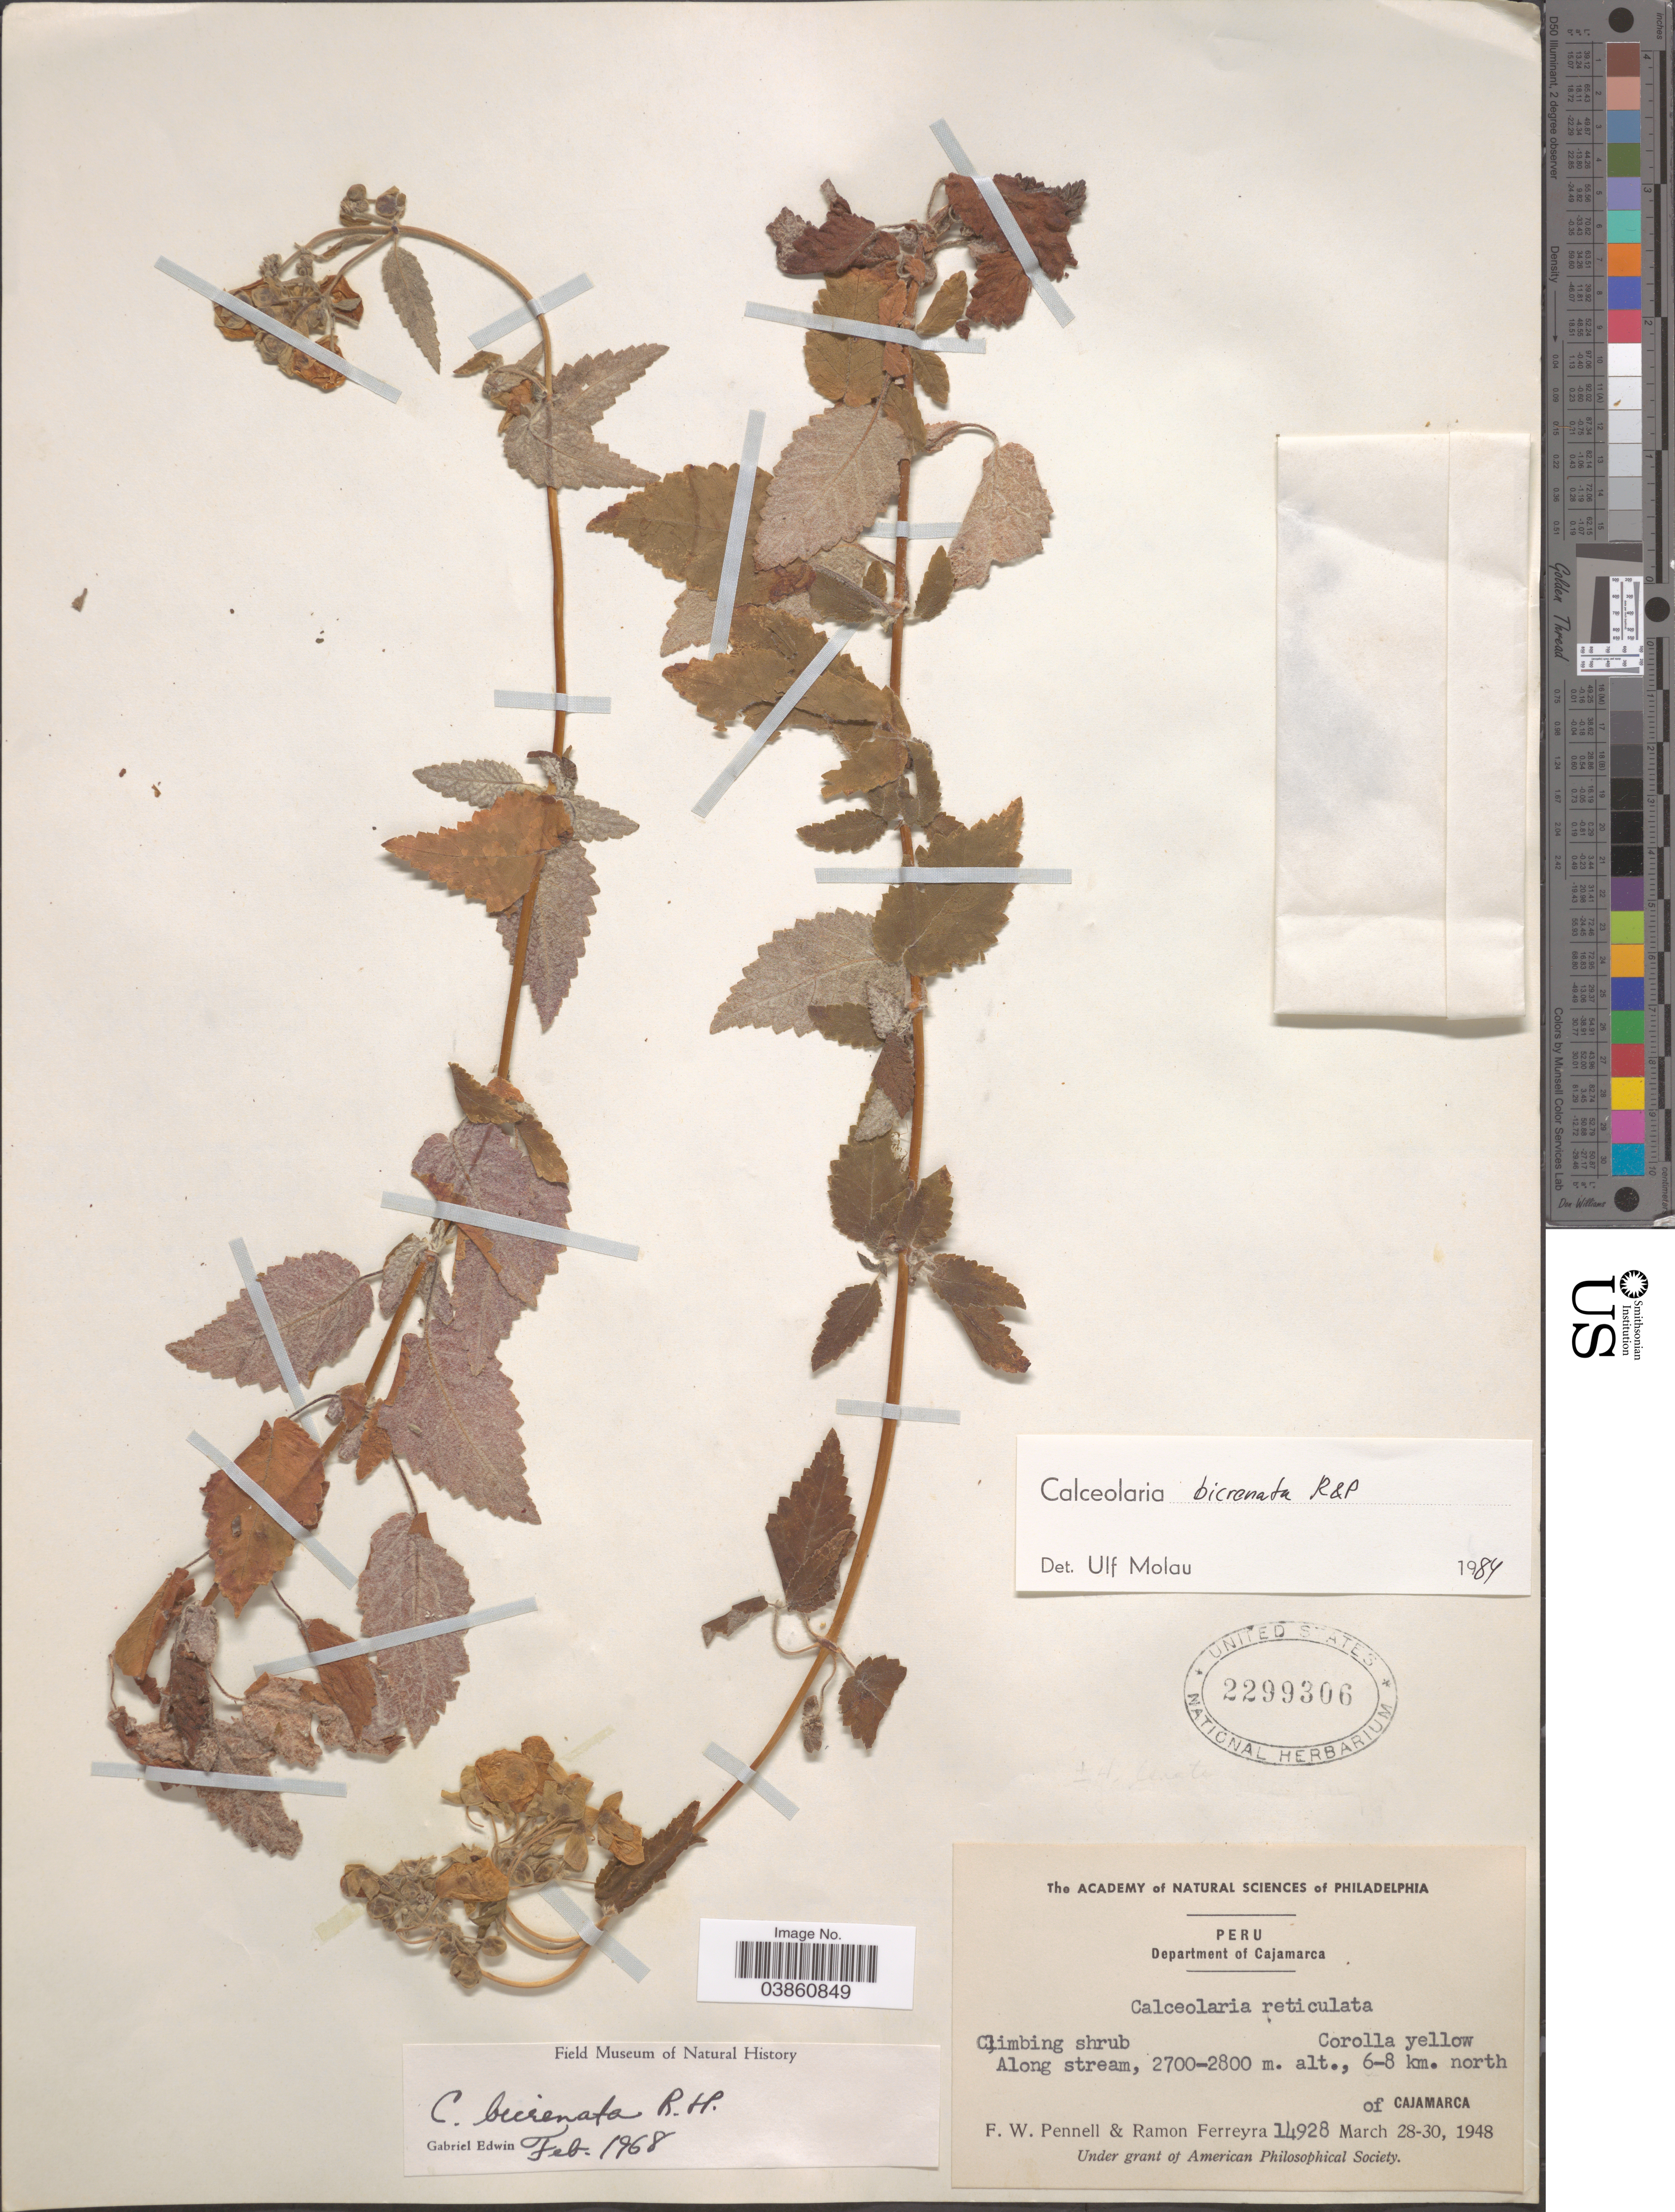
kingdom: Plantae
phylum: Tracheophyta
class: Magnoliopsida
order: Lamiales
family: Calceolariaceae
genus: Calceolaria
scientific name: Calceolaria bicrenata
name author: Ruiz & Pav.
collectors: F. W. Pennell & R. A. Ferreyra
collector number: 14928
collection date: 1948-03-28/1948-03-30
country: Peru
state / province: Cajamarca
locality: Department of Cajamarca. North of Cajamarca.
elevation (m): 2700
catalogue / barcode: US 2299306